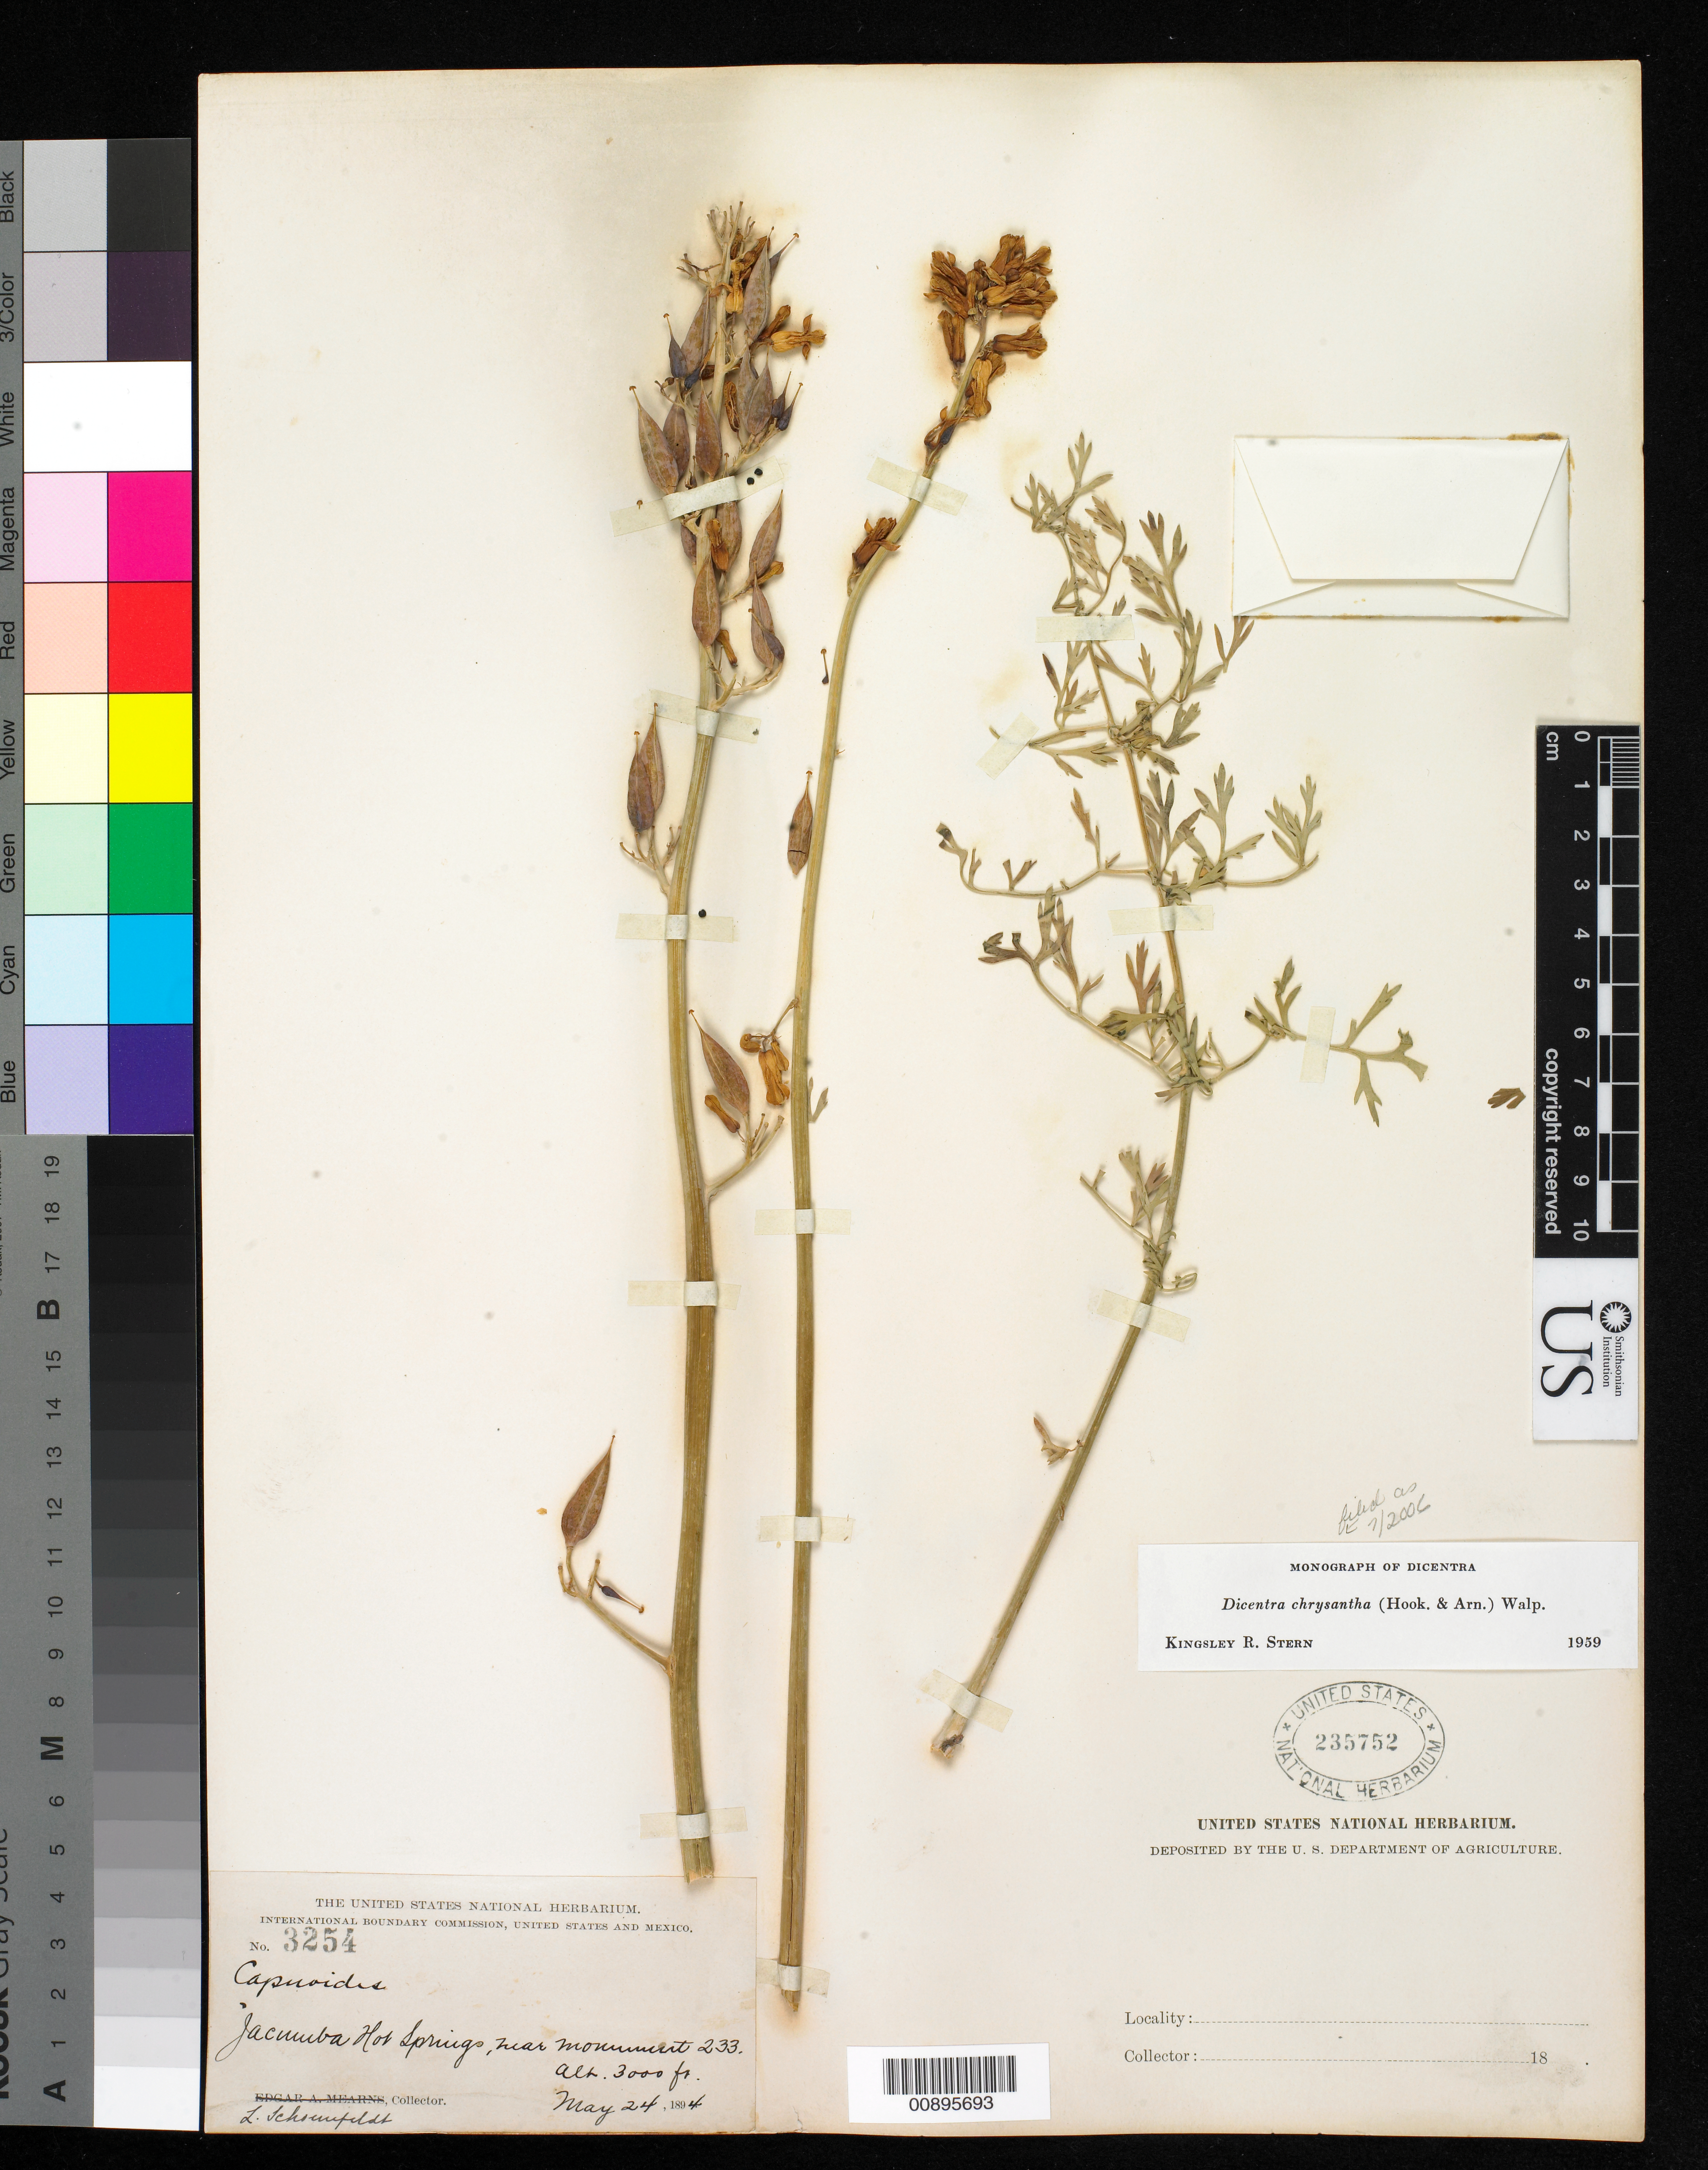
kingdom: Plantae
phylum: Tracheophyta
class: Magnoliopsida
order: Ranunculales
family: Papaveraceae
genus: Ehrendorferia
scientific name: Ehrendorferia chrysantha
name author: (Hook. & Arn.) Rylander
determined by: Strong, M. T., (US), Smithsonian Institution - National Museum of Natural History (UNITED STATES)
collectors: L. Schoenfeldt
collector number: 3254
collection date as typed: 24 May 1894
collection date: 1894-05-24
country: United States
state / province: California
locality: Jacumba Hot Springs, near Monument 233.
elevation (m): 914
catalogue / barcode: US 235752